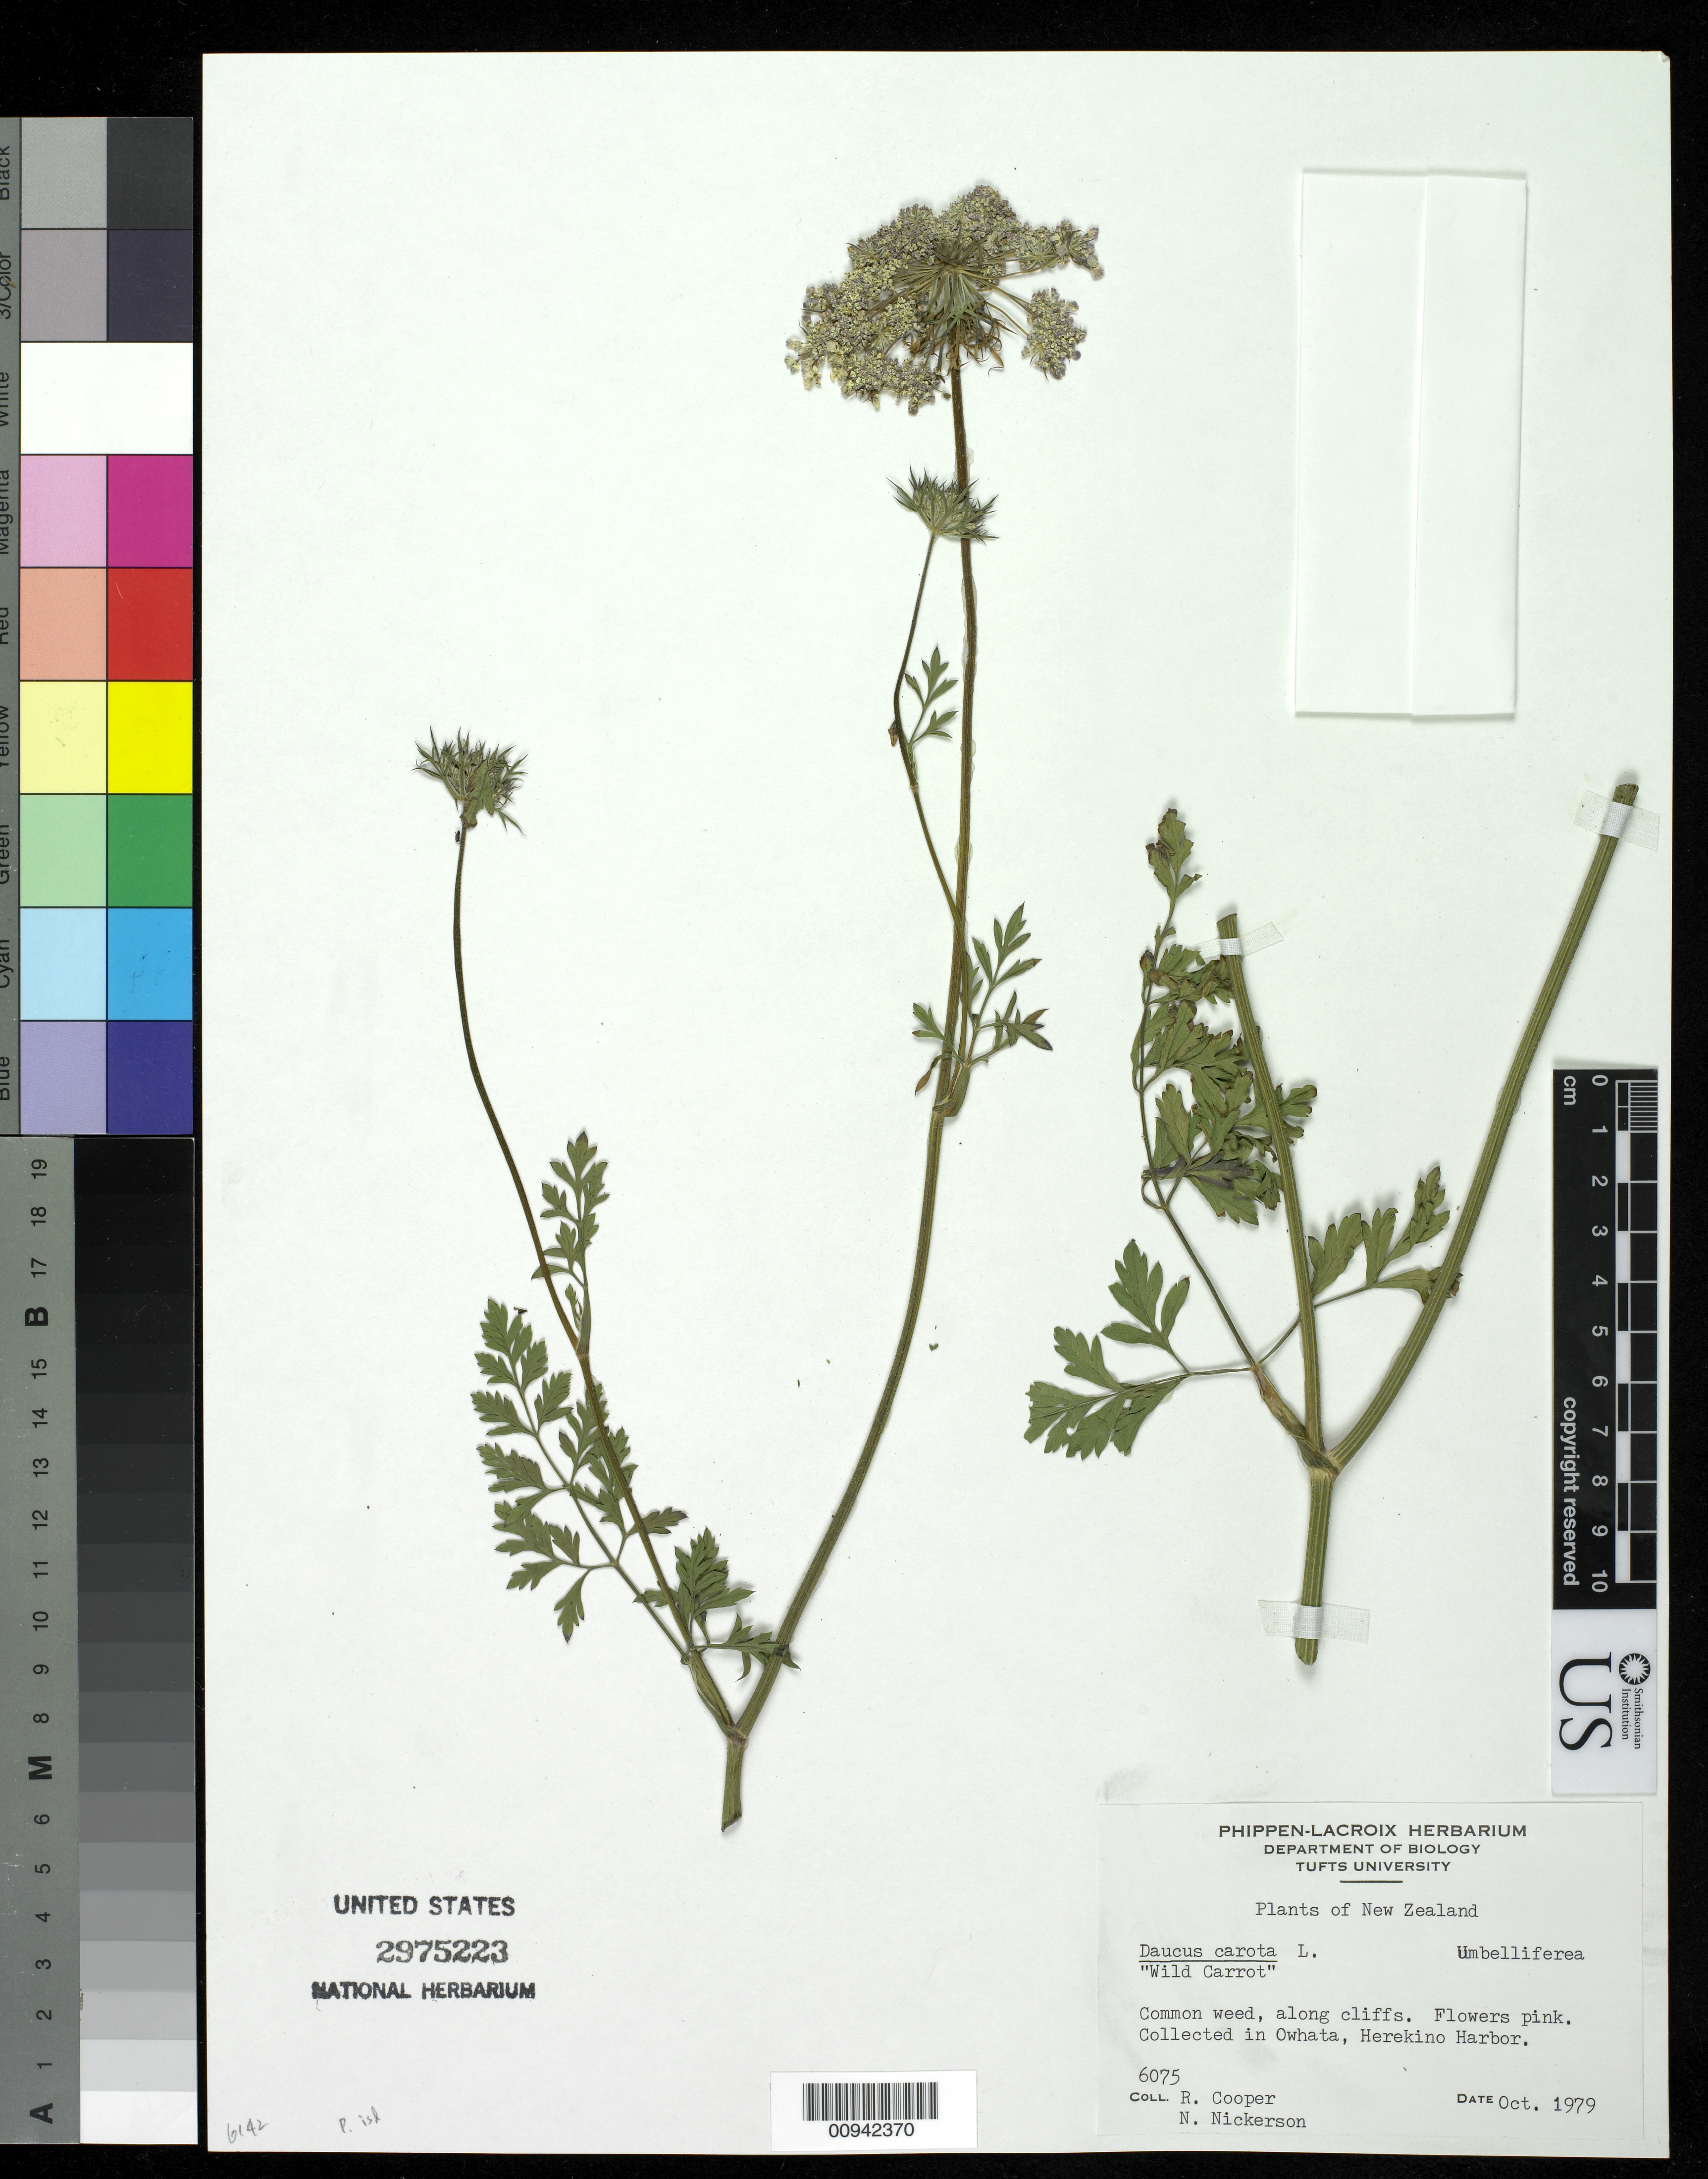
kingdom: Plantae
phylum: Tracheophyta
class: Magnoliopsida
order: Apiales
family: Apiaceae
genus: Daucus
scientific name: Daucus carota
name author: L.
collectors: R. Cooper & N. Nickerson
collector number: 6075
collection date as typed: Oct 1979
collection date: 1979-10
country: New Zealand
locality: Owhata, Herekino Harbor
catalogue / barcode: US 2975223